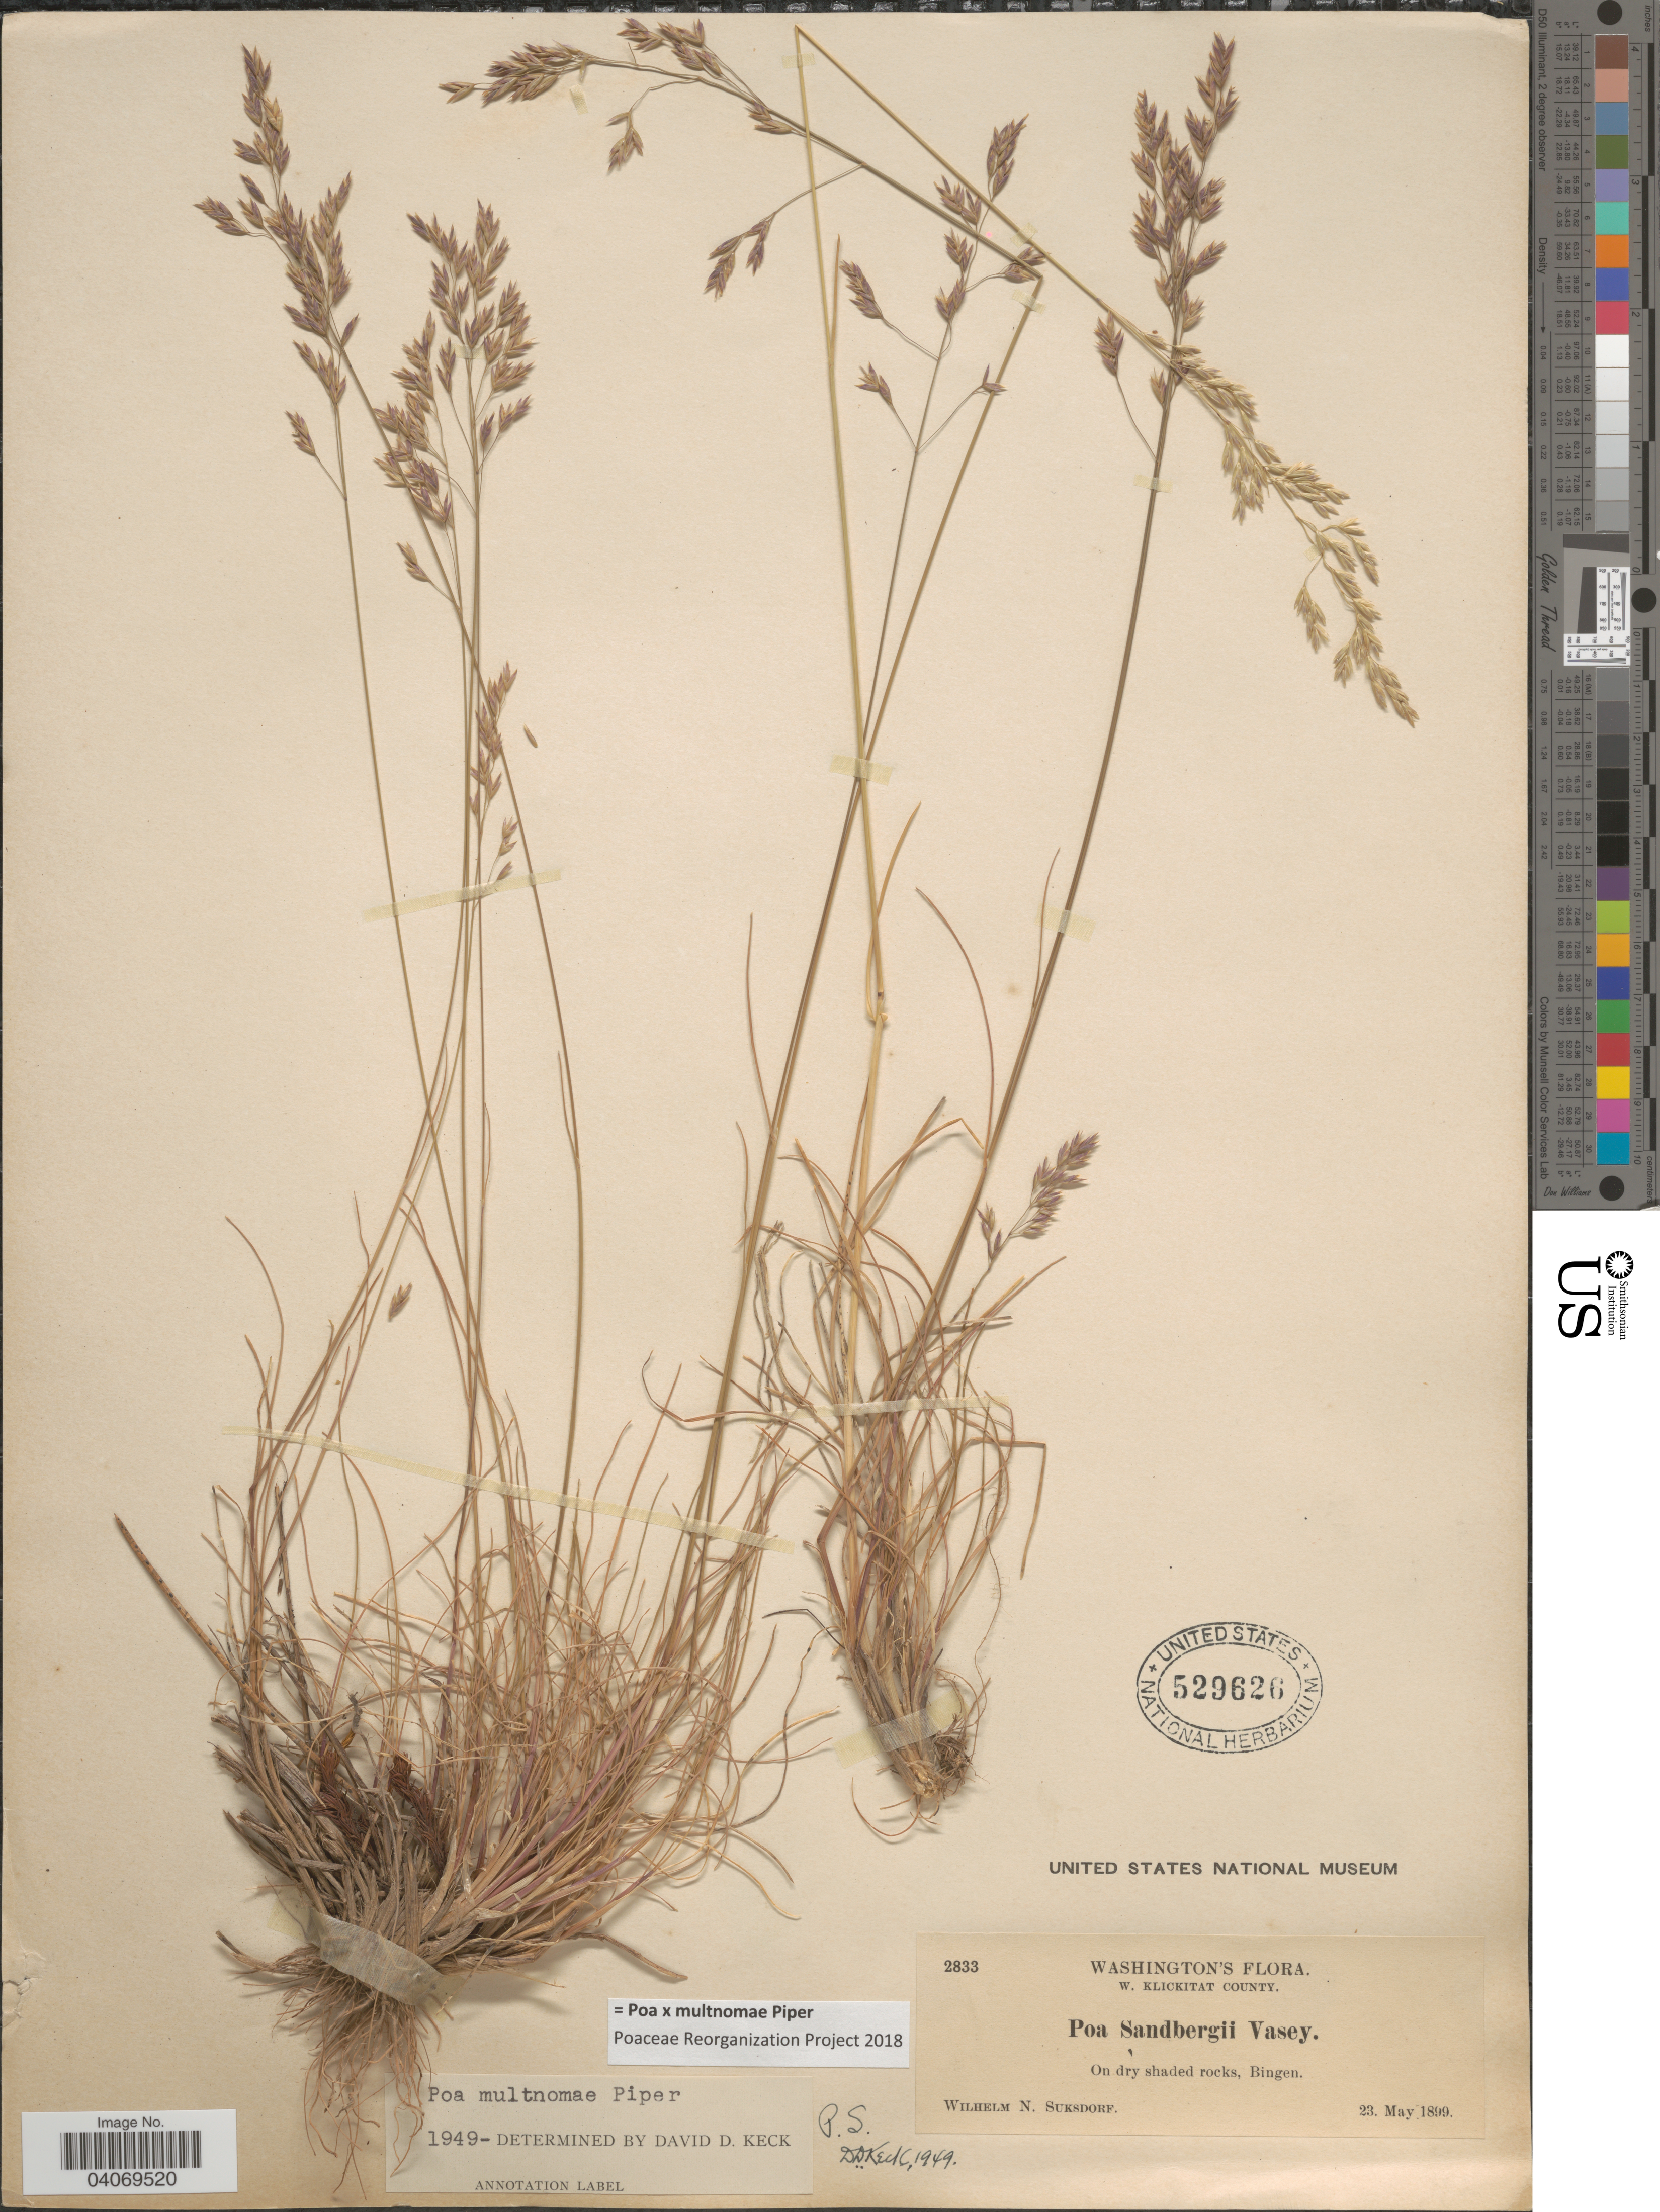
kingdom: Plantae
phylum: Tracheophyta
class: Liliopsida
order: Poales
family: Poaceae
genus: Poa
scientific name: Poa x multnomae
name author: Piper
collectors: W. N. Suksdorf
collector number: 2833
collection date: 1899-05-23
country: United States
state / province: Washington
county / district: Klickitat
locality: W. Klickitat County. On dry shaded rocks, Bingen.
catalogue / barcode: US 529626